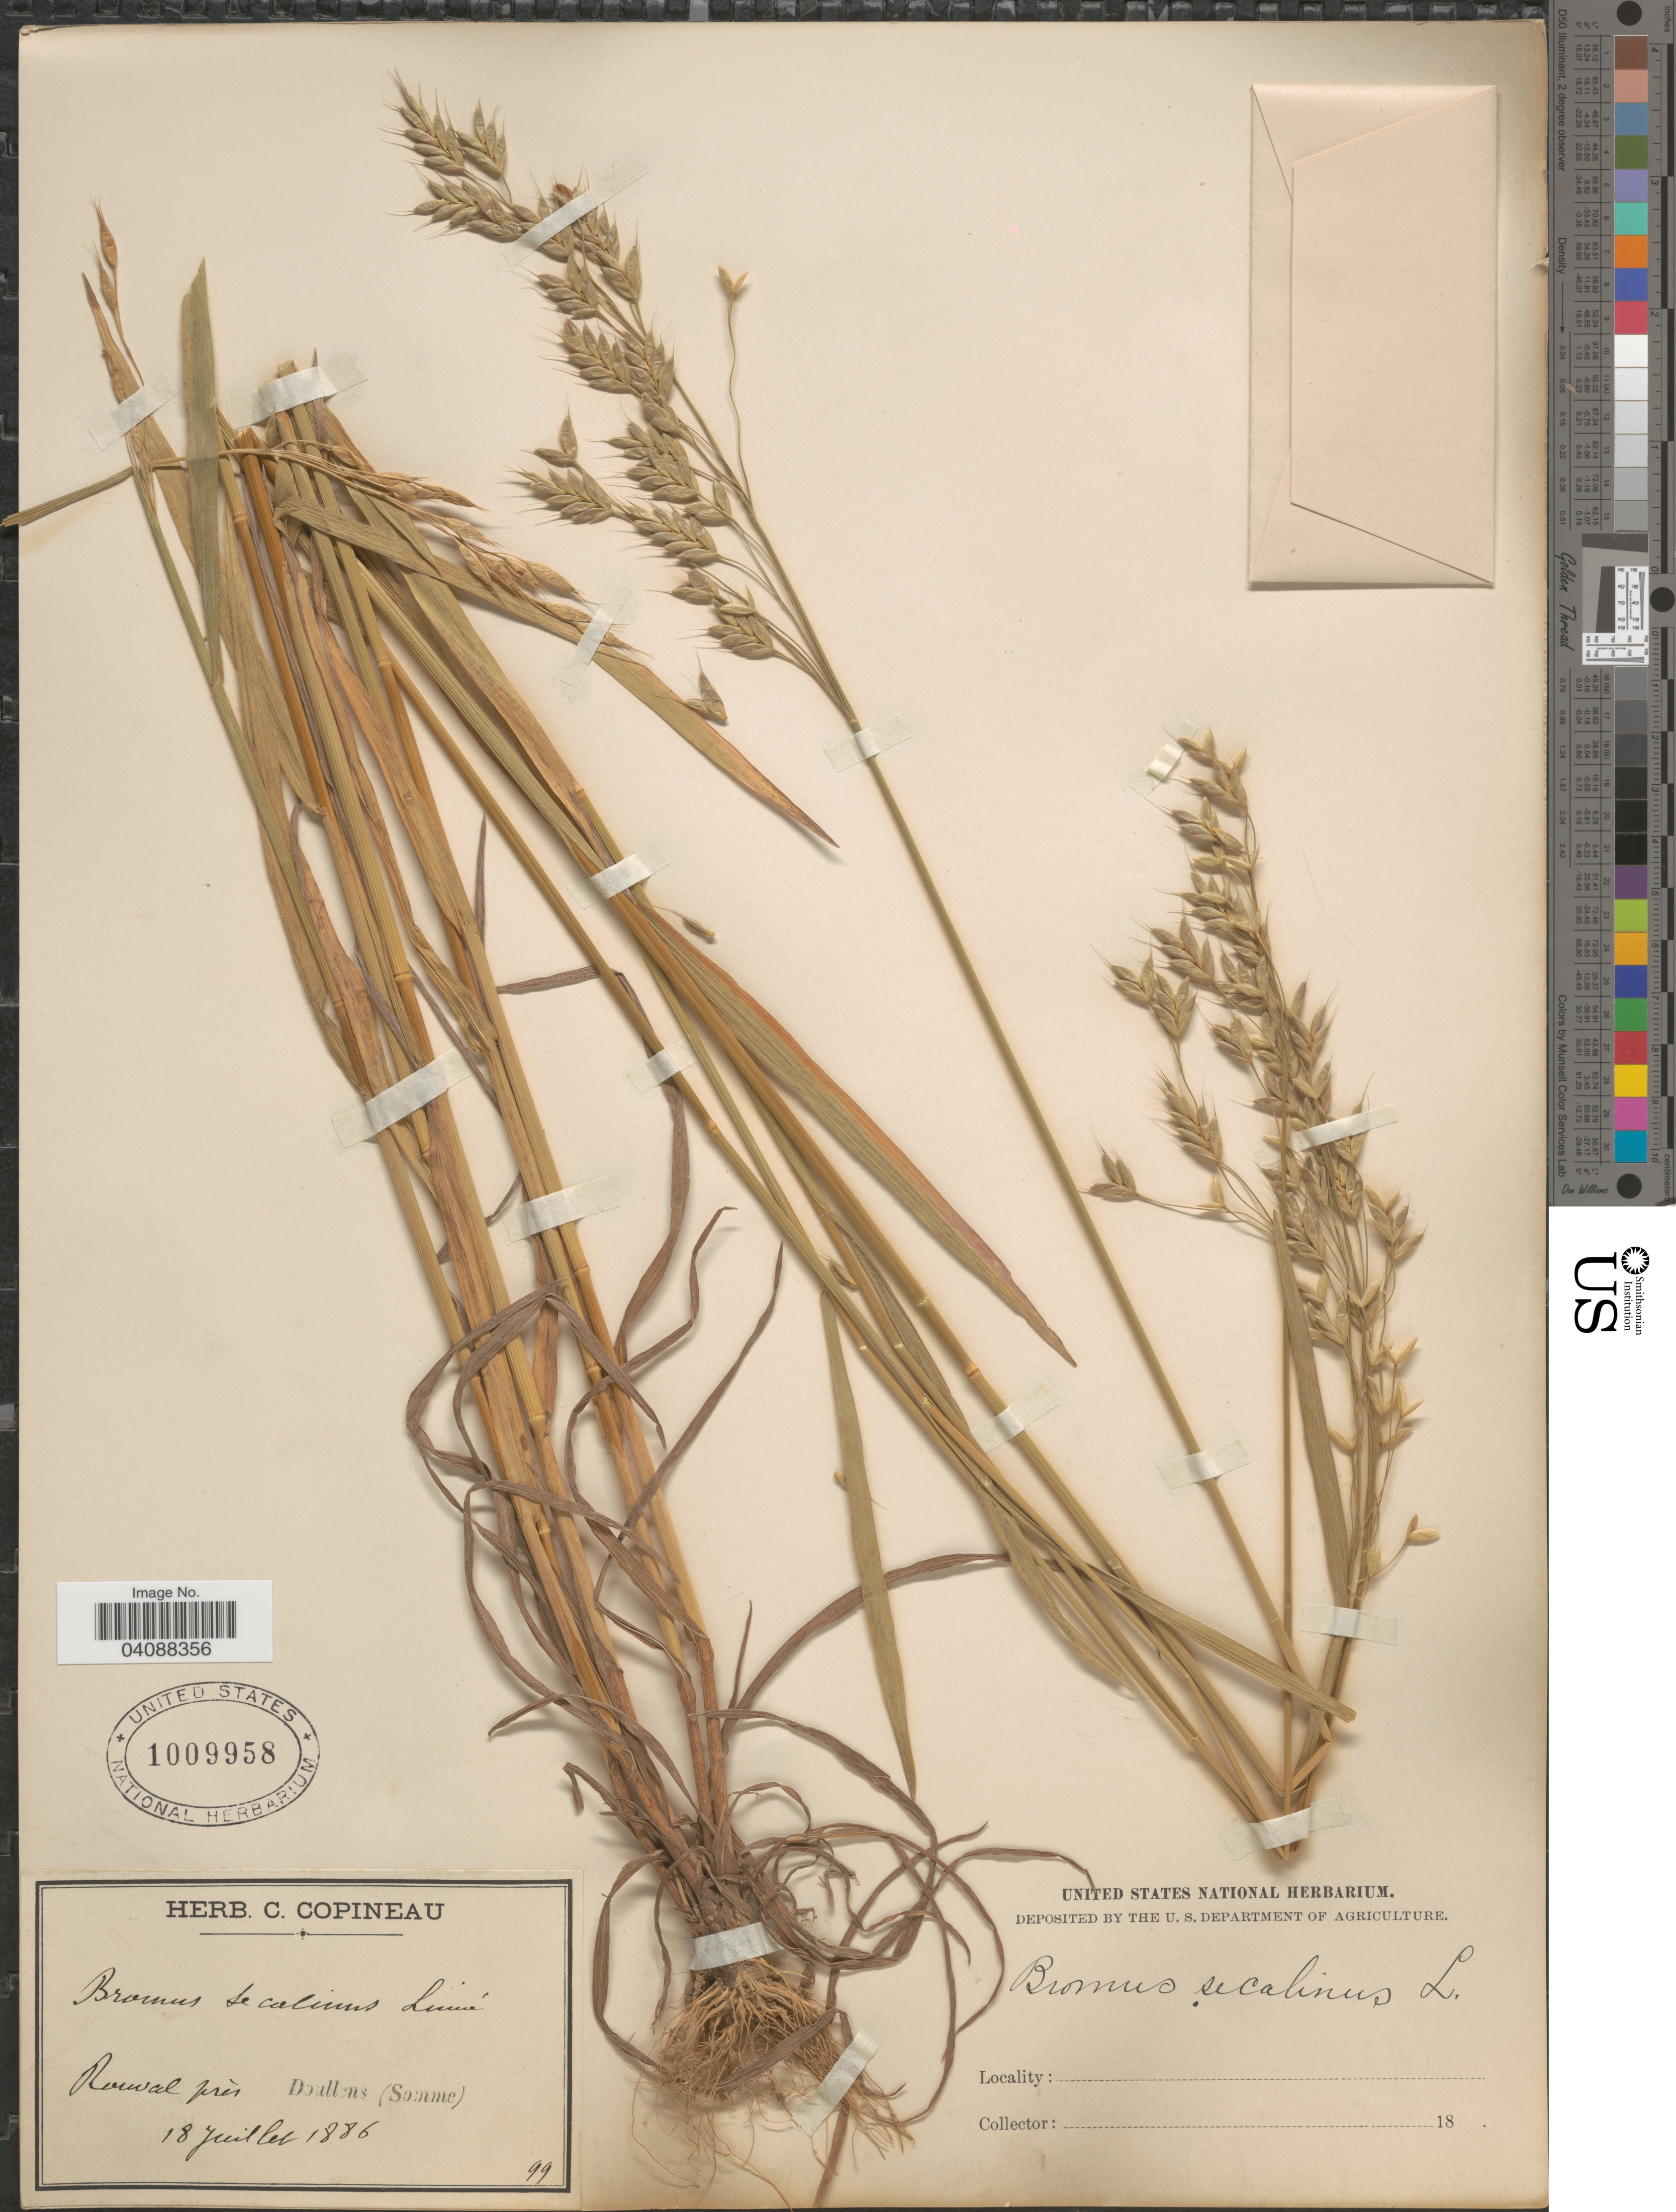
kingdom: Plantae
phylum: Tracheophyta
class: Liliopsida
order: Poales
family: Poaceae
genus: Bromus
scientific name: Bromus secalinus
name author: L.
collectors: ex herb. C. Copineau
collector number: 99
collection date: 1886-07-18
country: France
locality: Rouvrel près Doullens (Somme)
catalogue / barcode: US 1009958